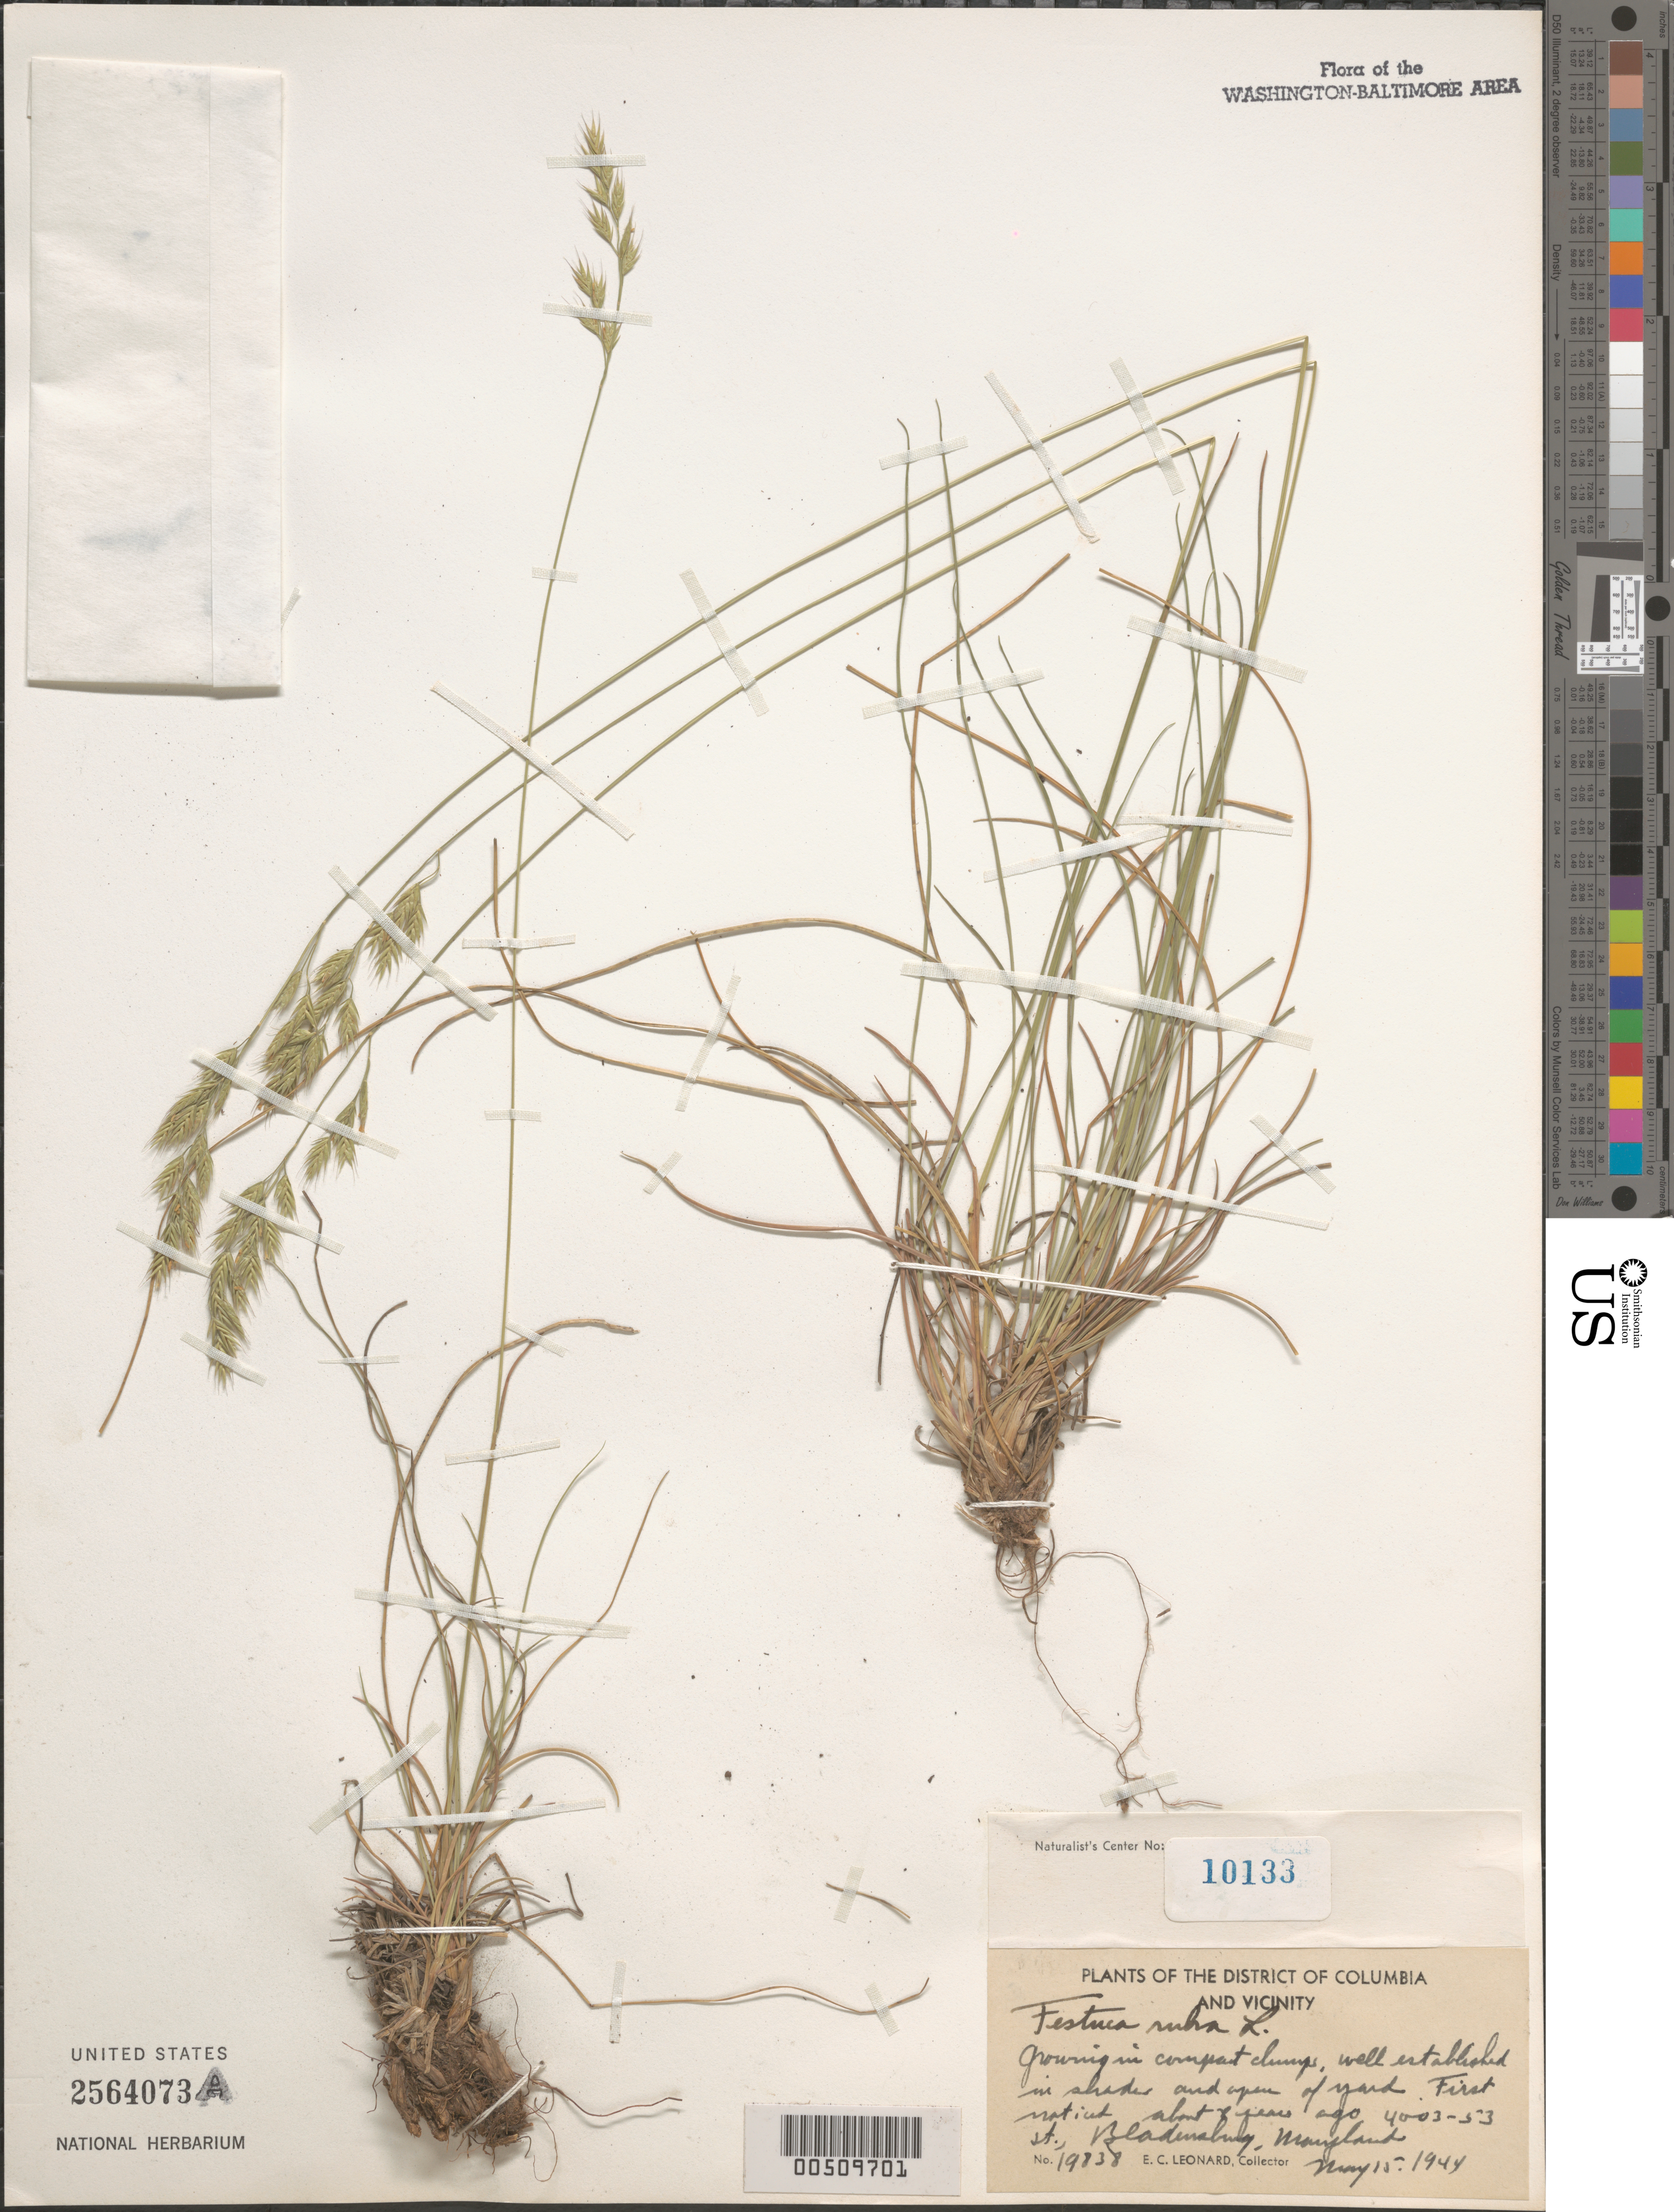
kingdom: Plantae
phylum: Tracheophyta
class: Liliopsida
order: Poales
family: Poaceae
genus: Festuca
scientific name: Festuca rubra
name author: L.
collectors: E. C. Leonard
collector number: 19838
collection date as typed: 15 May 1944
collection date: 1944-05-15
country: United States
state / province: Maryland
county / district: Prince George's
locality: Bladensburg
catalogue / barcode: US 2564073A